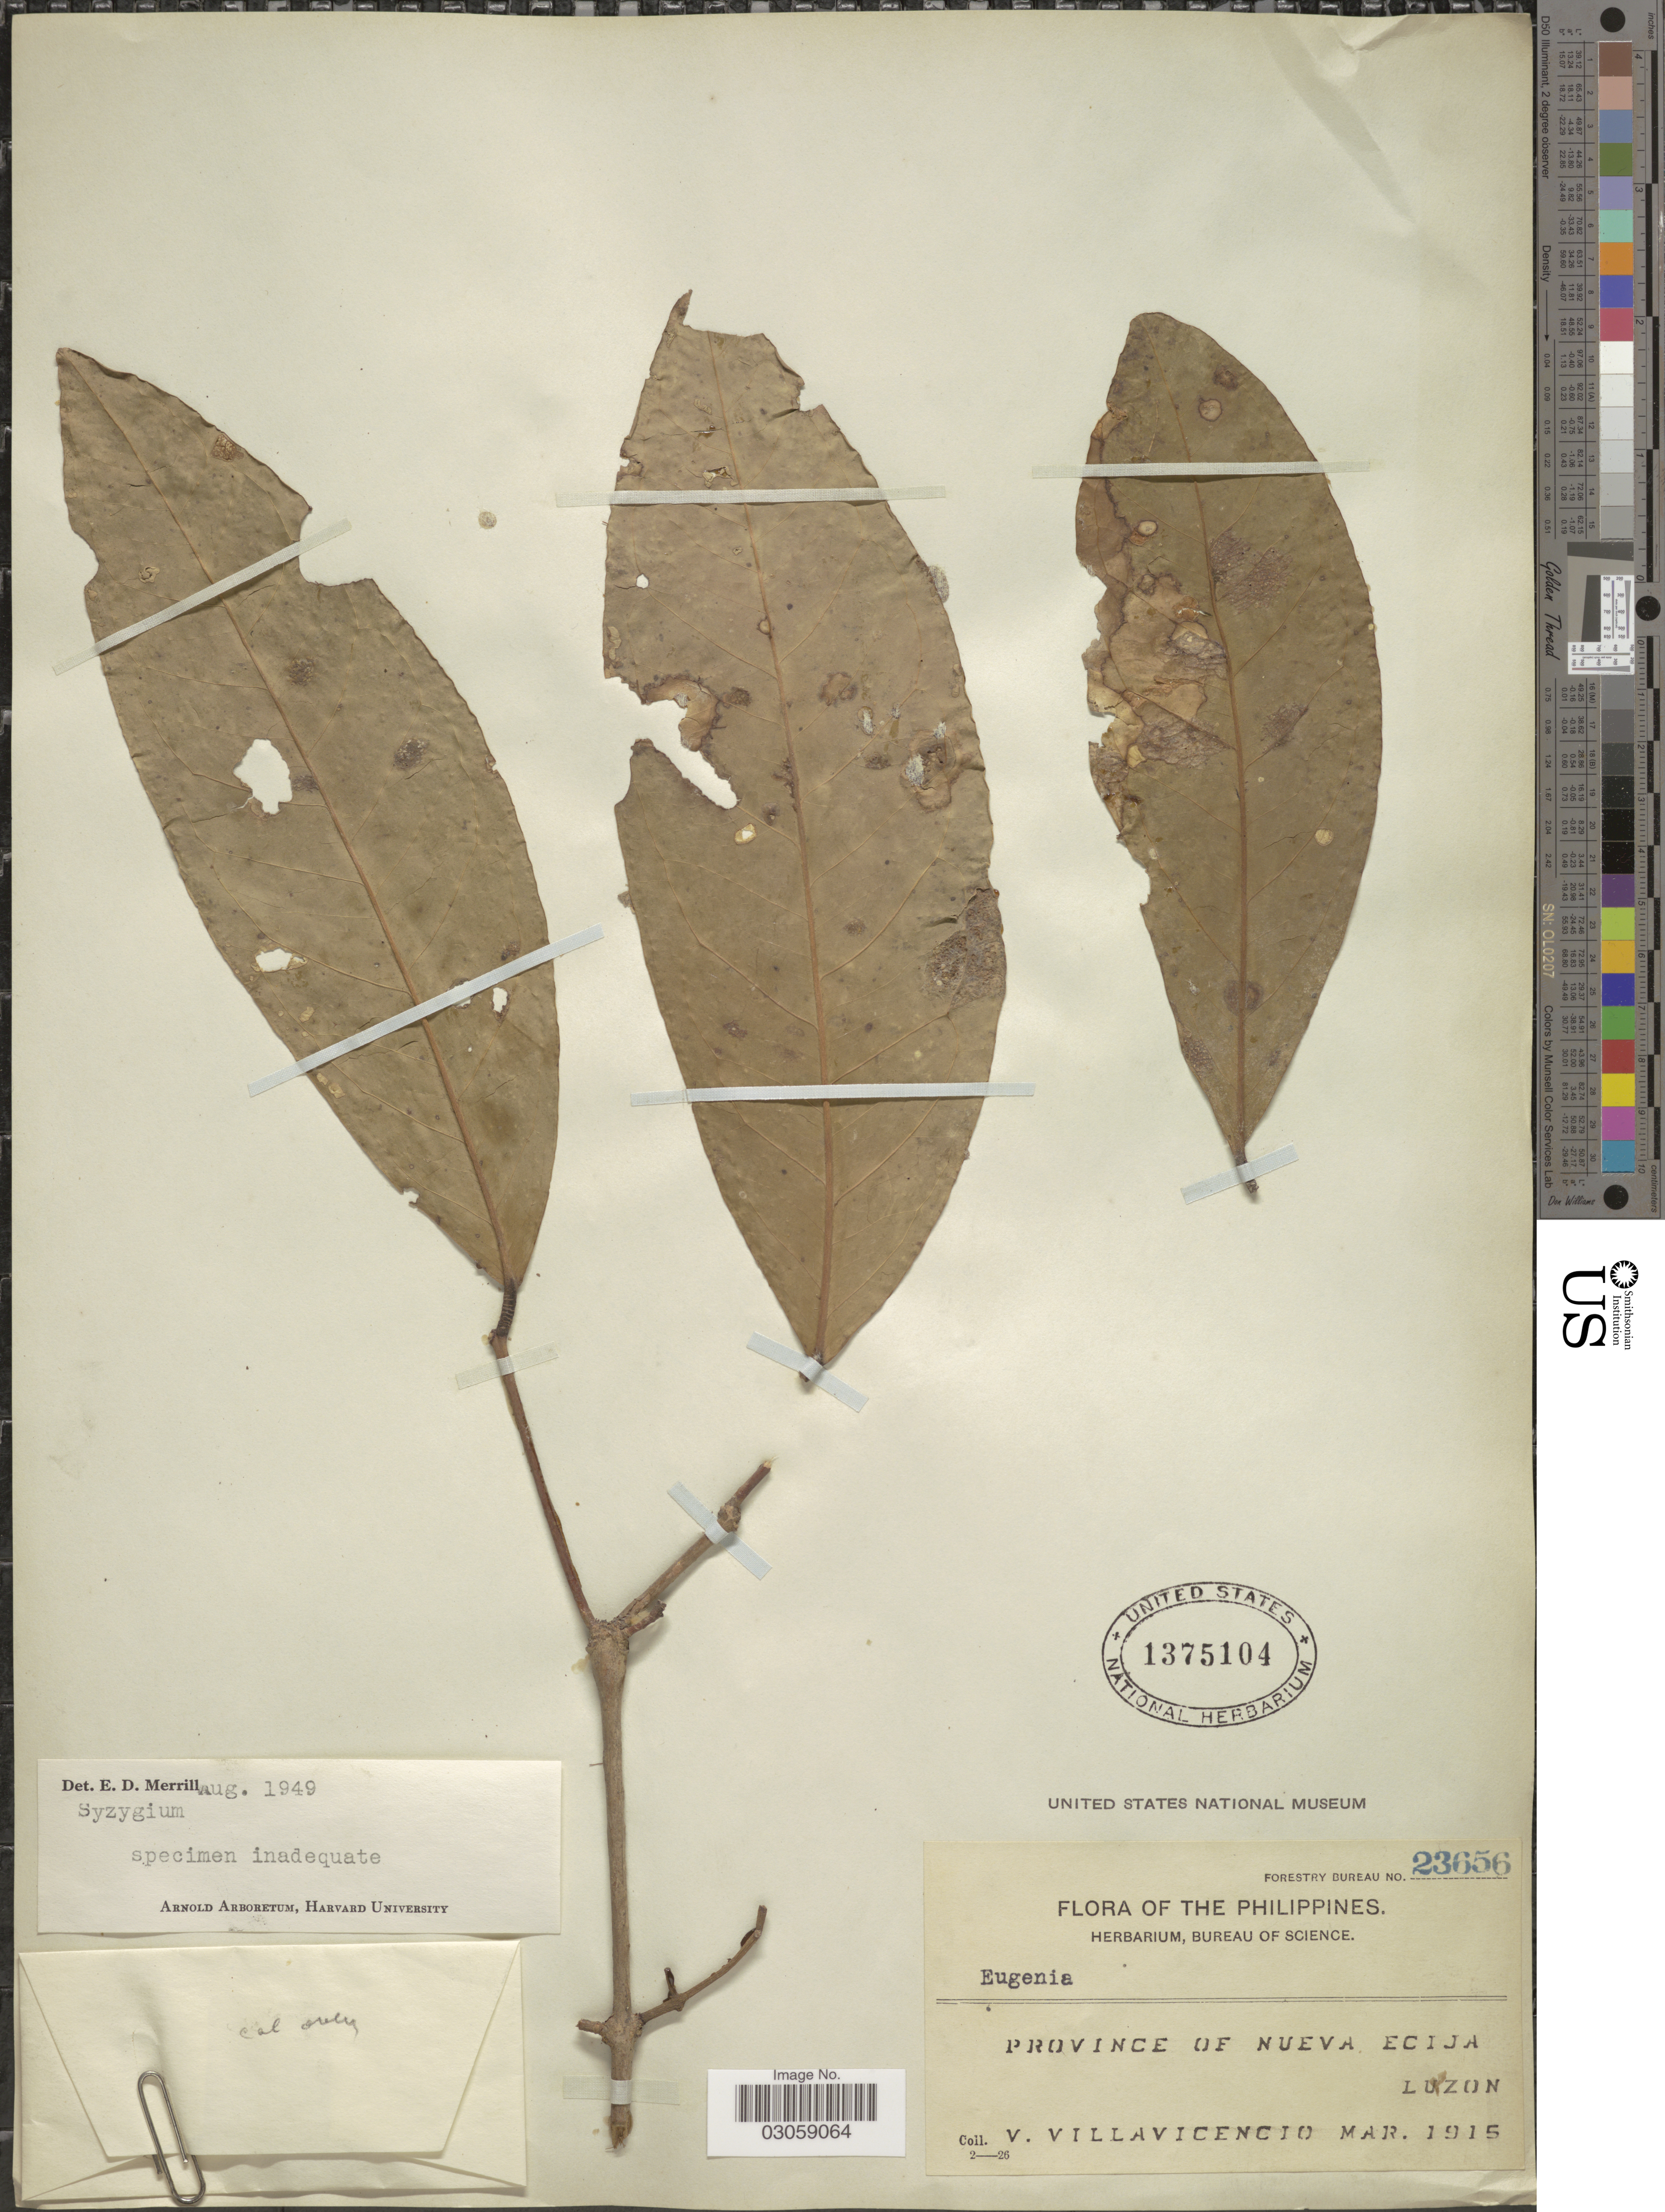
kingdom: Plantae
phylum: Tracheophyta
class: Magnoliopsida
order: Myrtales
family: Myrtaceae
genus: Syzygium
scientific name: Syzygium sp.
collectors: V. Villavicencio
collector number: Forestry Bureau 23656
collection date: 1915-03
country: Philippines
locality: Province of Nueva Ecija, Luzon.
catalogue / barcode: US 1375104